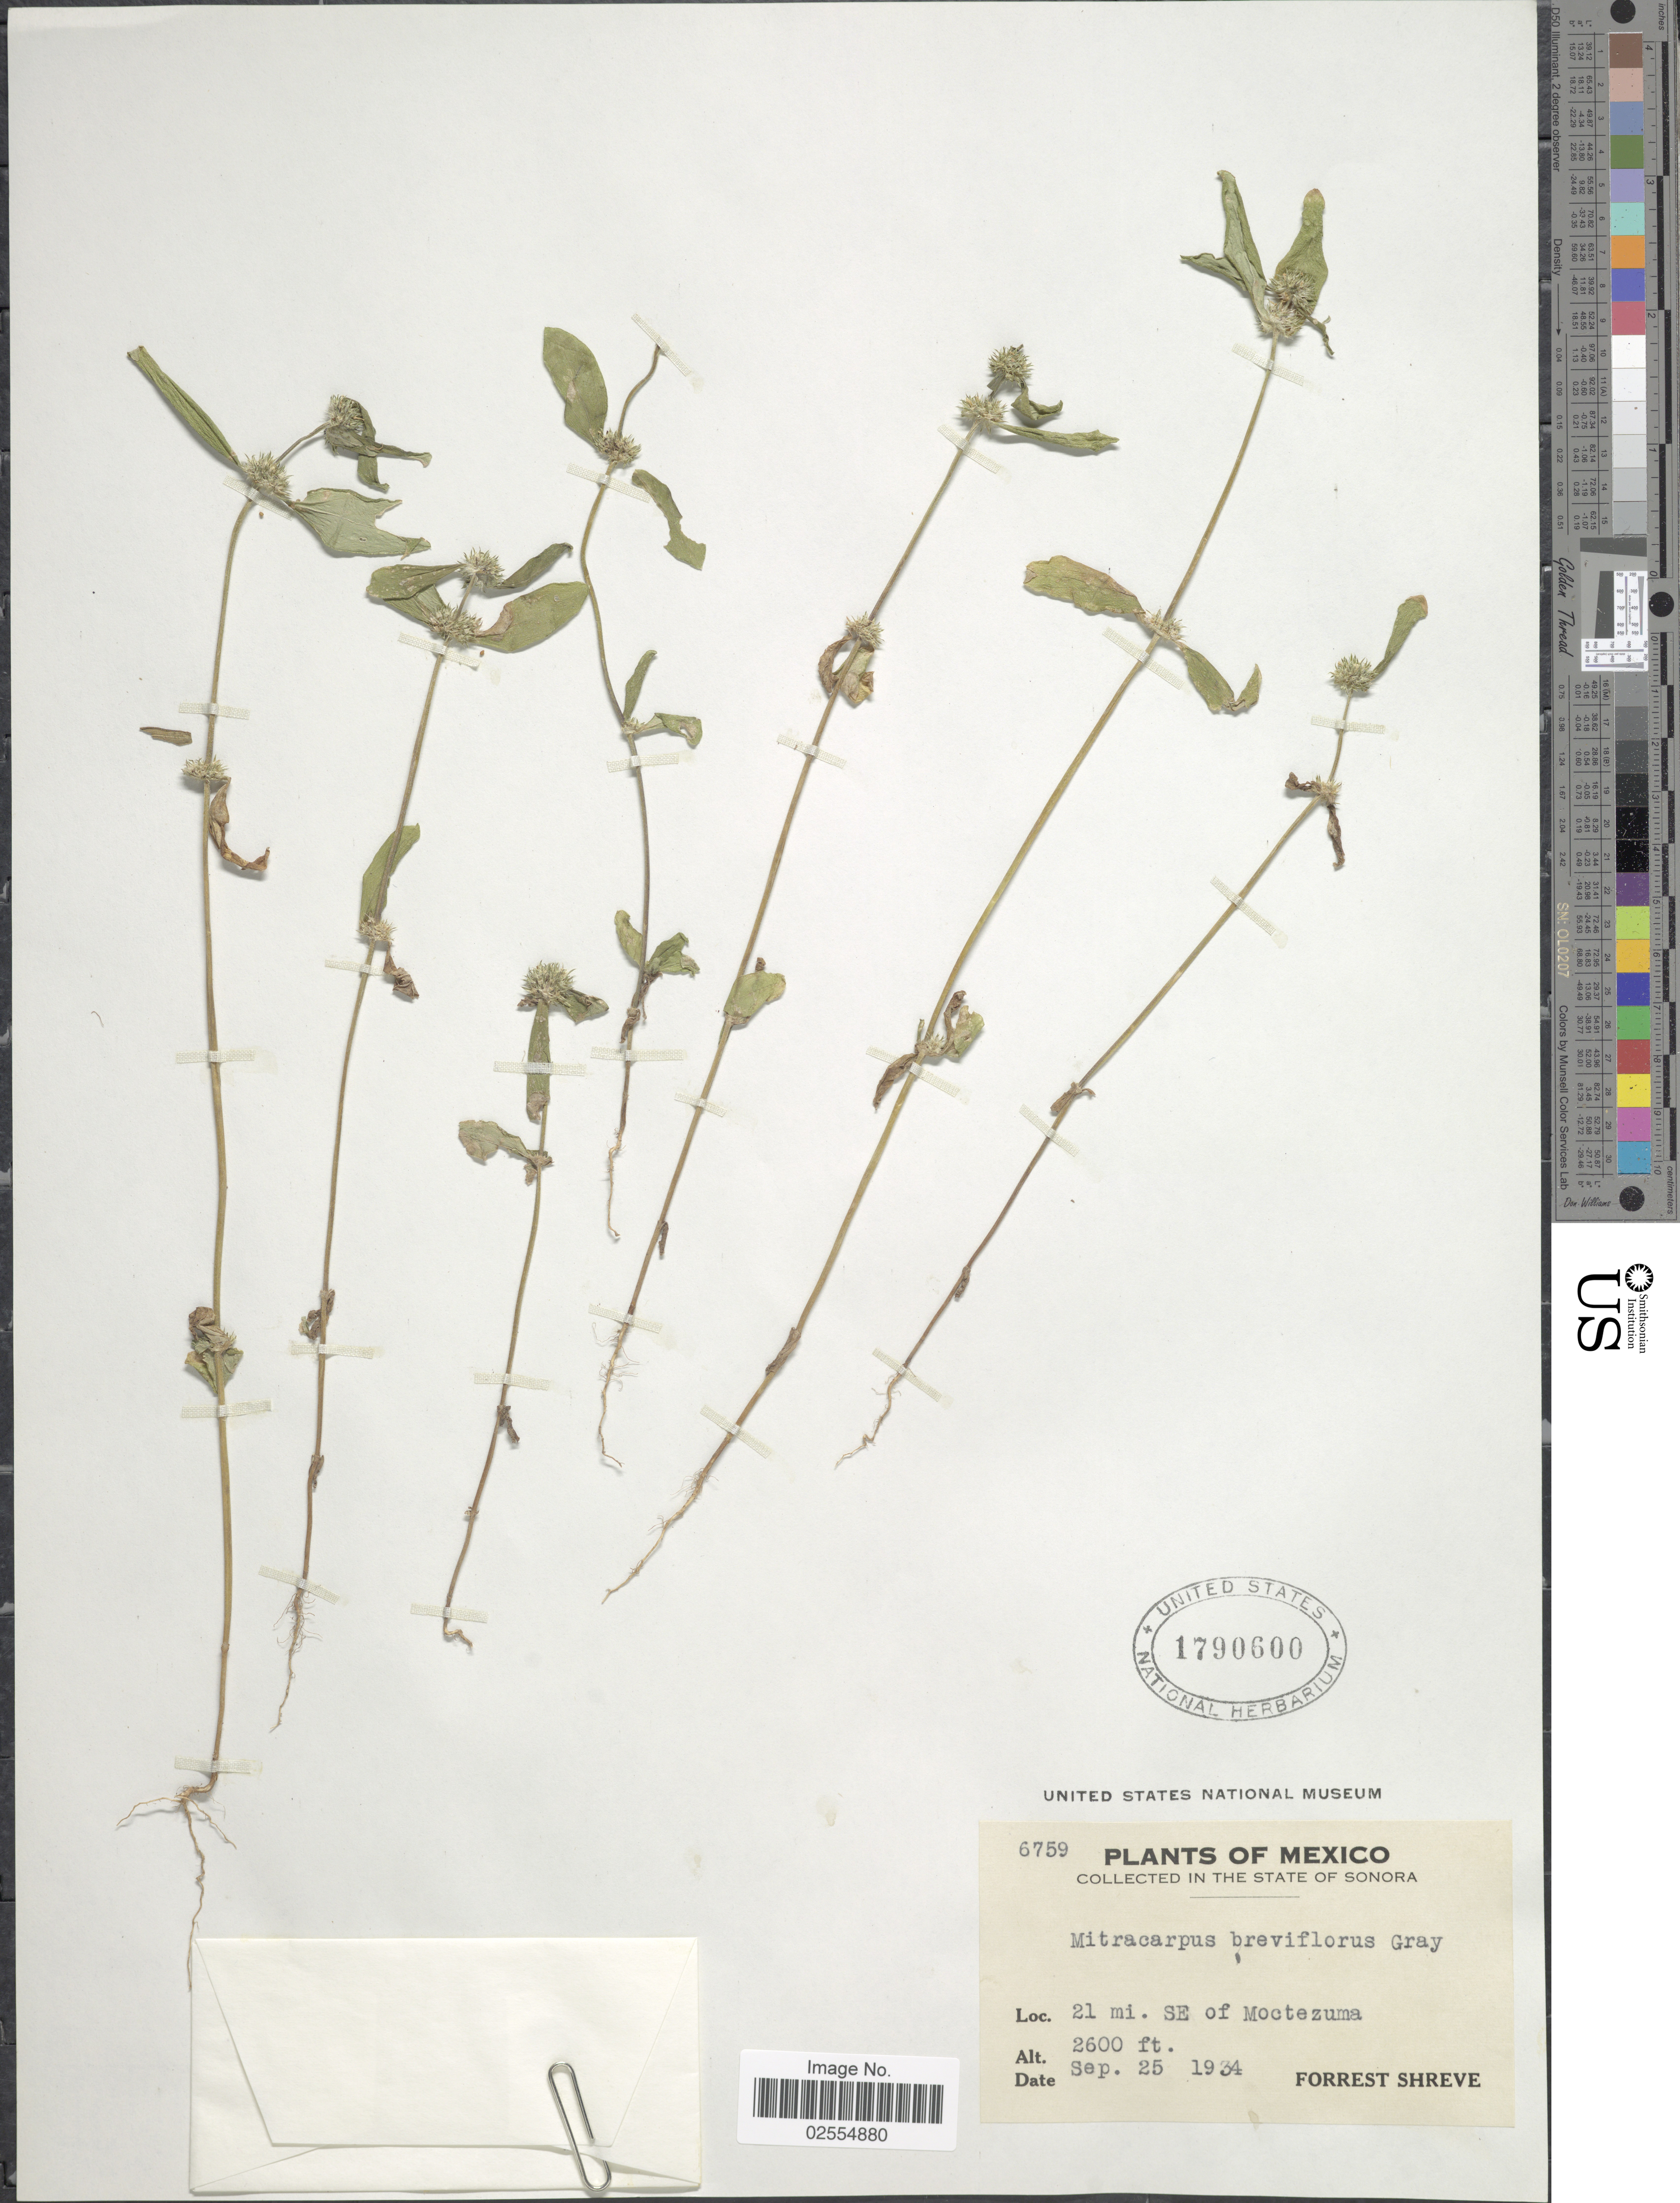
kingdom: Plantae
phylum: Tracheophyta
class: Magnoliopsida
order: Gentianales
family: Rubiaceae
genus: Mitracarpus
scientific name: Mitracarpus breviflorus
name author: A. Gray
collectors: F. Shreve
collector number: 6759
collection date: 1934-09-25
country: Mexico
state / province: Sonora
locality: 21 mi. SE of Moctezuma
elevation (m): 792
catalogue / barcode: US 1790600